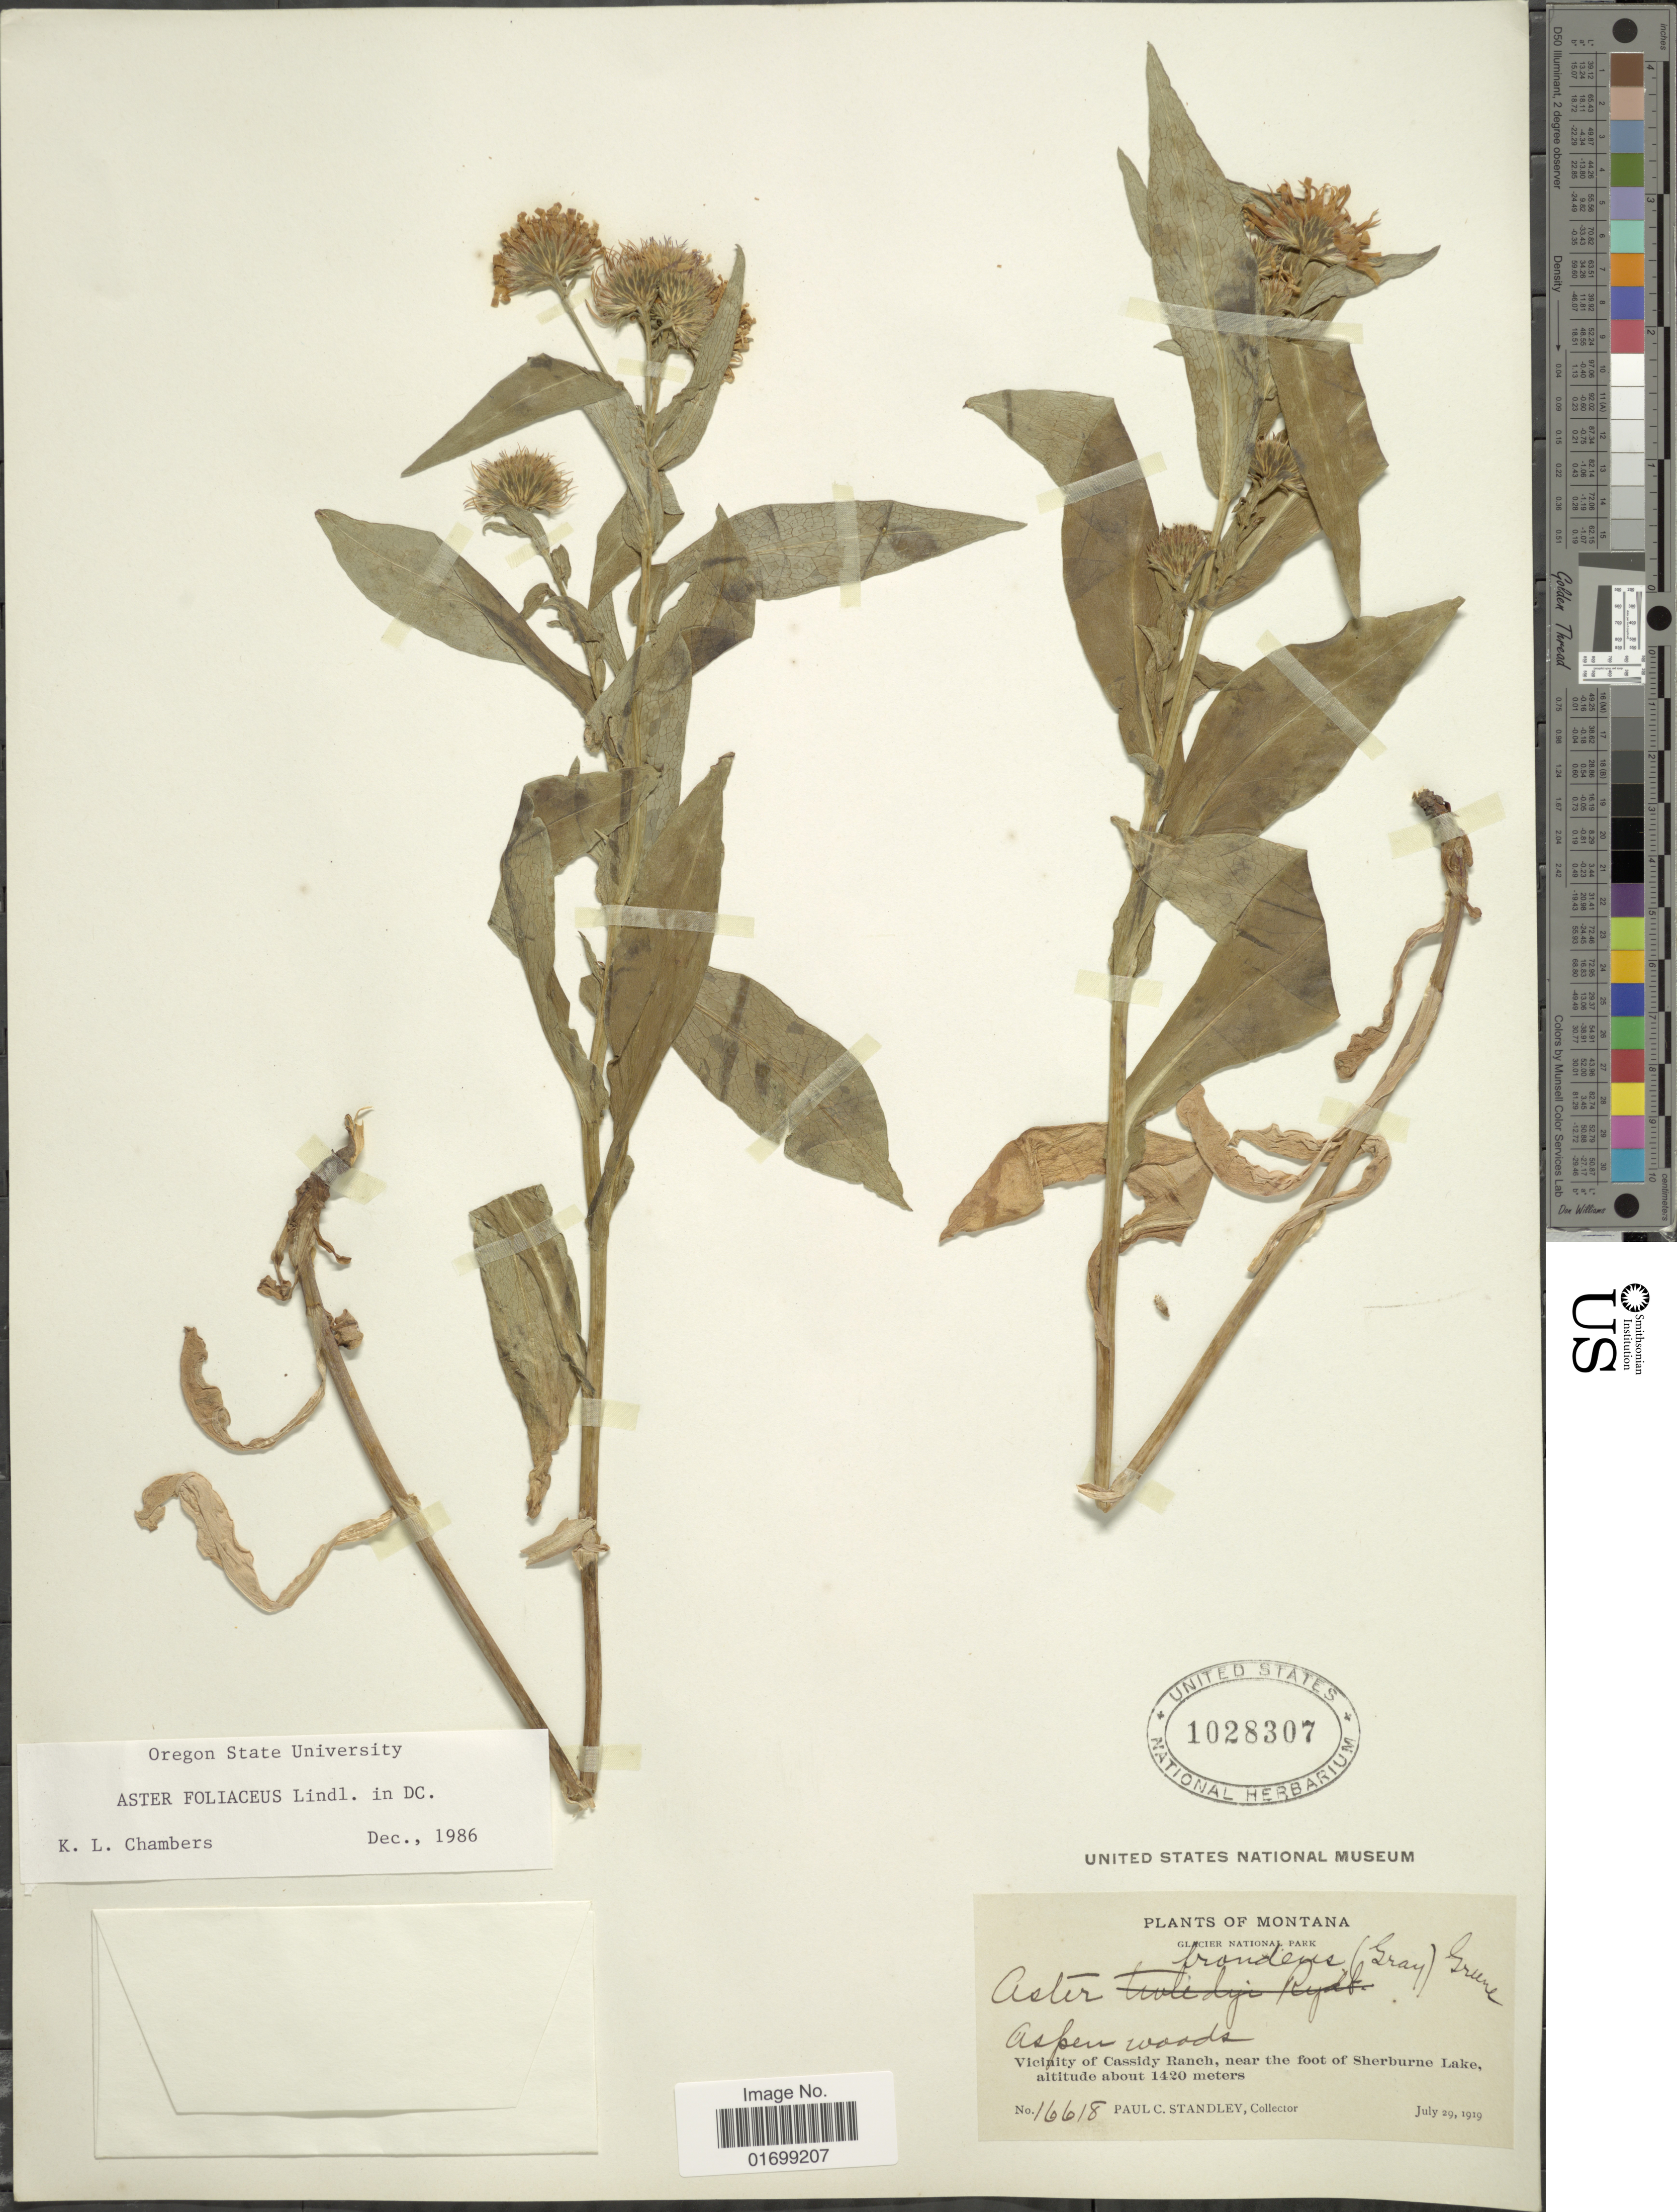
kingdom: Plantae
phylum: Tracheophyta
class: Magnoliopsida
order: Asterales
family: Asteraceae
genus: Symphyotrichum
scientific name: Symphyotrichum foliaceum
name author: (Lindl. ex DC.) G.L. Nesom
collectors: P. C. Standley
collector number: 16618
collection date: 1919-07-29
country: United States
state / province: Montana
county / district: Glacier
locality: Glacier National Park, aspen woods, vicinity of Cassidy Ranch, near the foot of Sherburne Lake.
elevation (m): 1420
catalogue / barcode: US 1028307